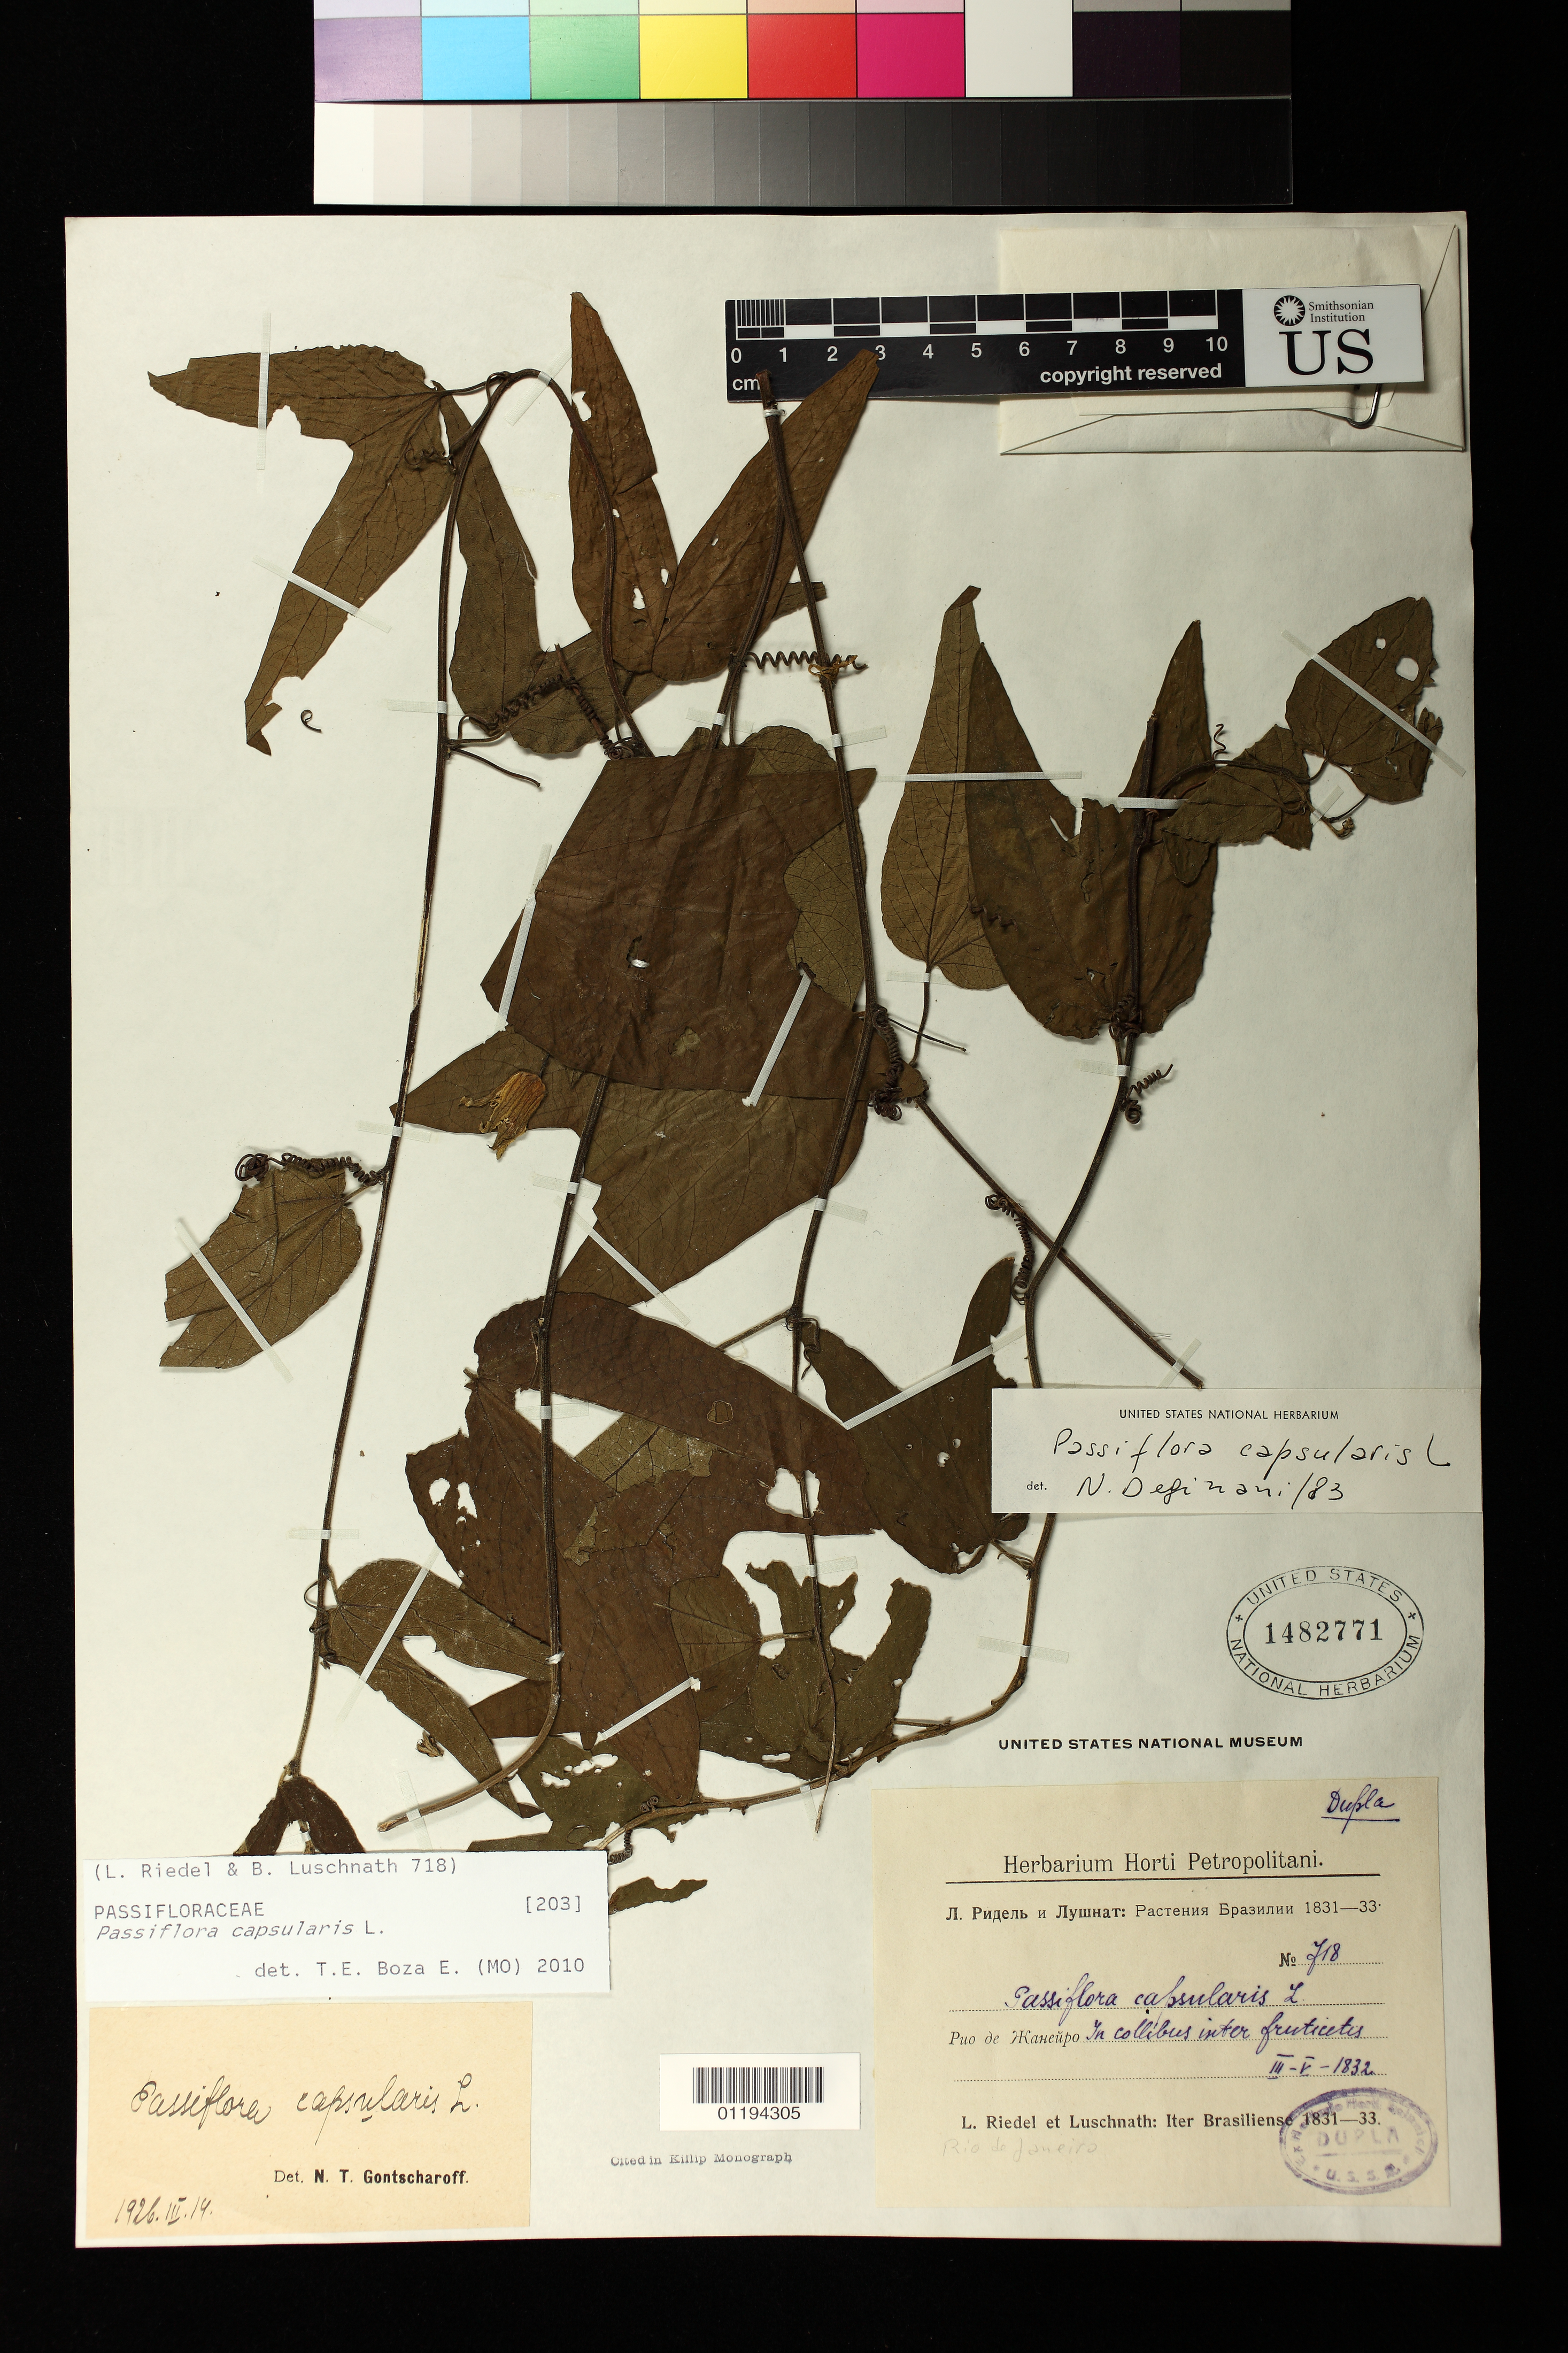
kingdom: Plantae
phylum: Tracheophyta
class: Magnoliopsida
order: Malpighiales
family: Passifloraceae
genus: Passiflora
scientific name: Passiflora capsularis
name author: L.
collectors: L. Riedel & B. Luschnath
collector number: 718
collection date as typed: Apr 1832 to -- May 1832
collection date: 1832-04/1832-05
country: Brazil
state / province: Rio de Janeiro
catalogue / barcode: US 1482771